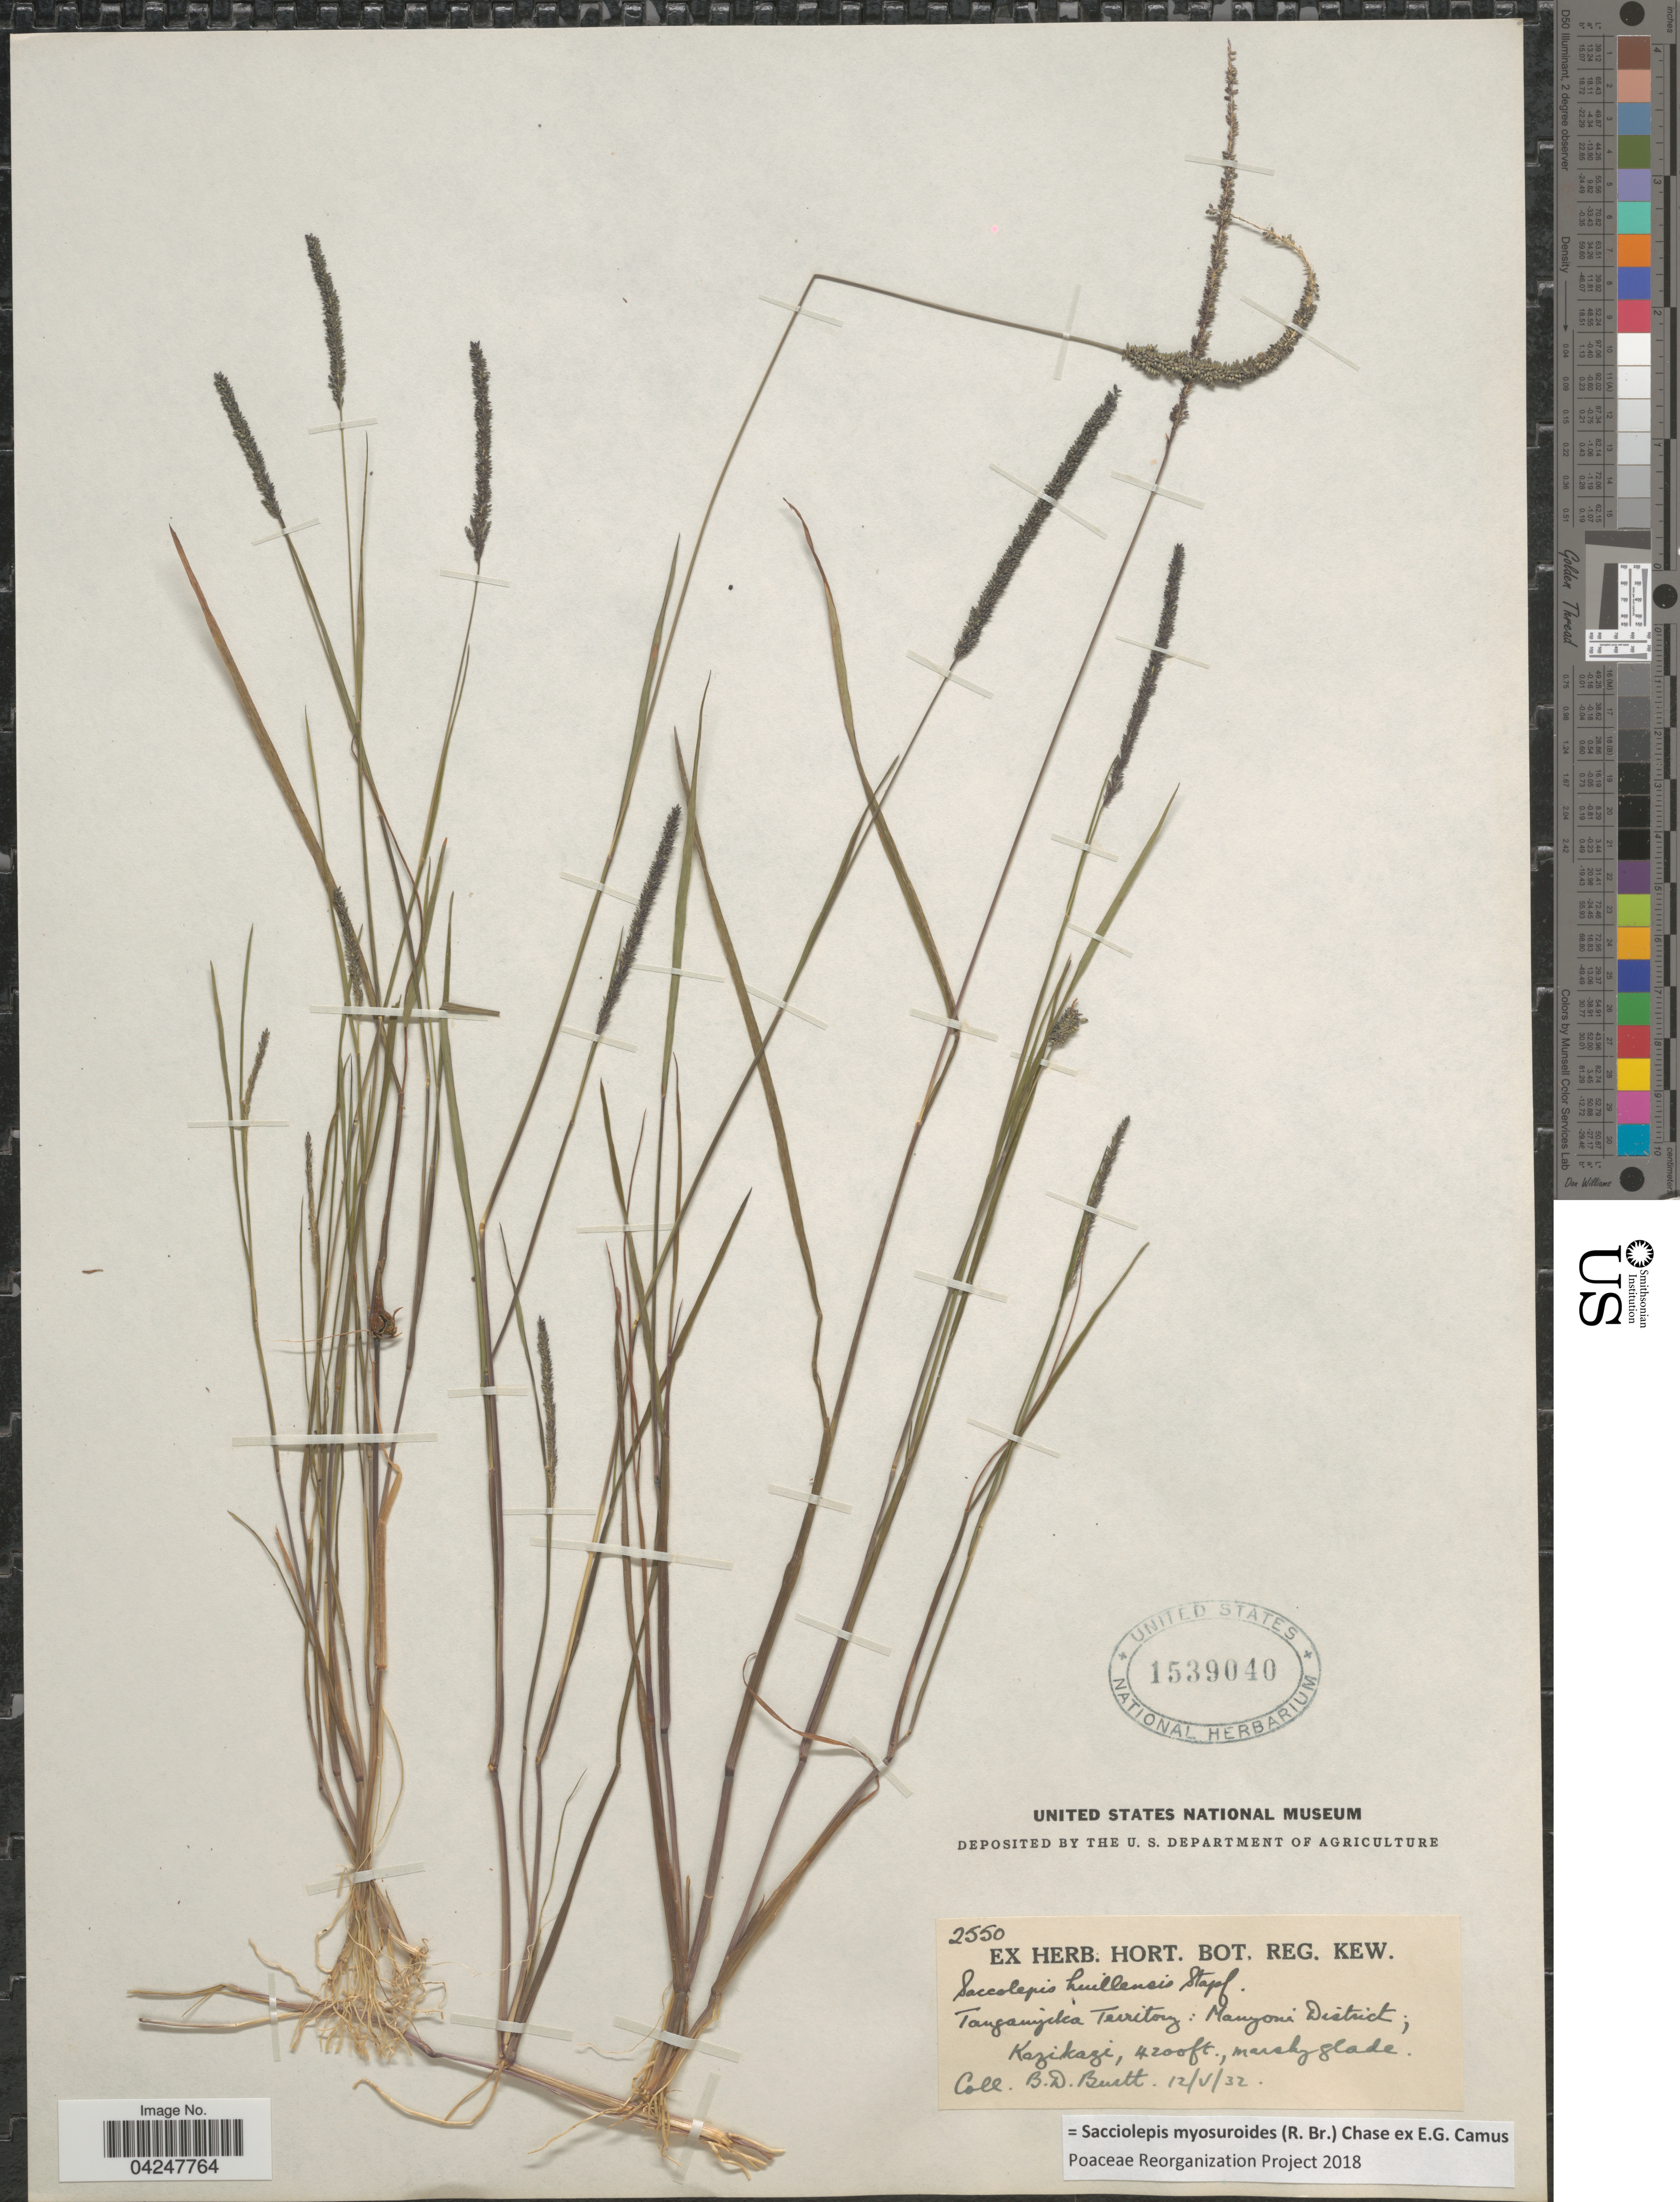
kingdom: Plantae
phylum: Tracheophyta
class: Liliopsida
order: Poales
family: Poaceae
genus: Sacciolepis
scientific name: Sacciolepis myosuroides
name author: (R. Br.) Chase ex E.G. Camus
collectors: B. D. Burtt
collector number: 2550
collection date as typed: Transcribed d/m/y: 12/5/32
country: Tanzania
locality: Tanganyika Territory: Manyoni District; Kazikazi.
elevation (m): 1280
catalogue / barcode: US 1539040